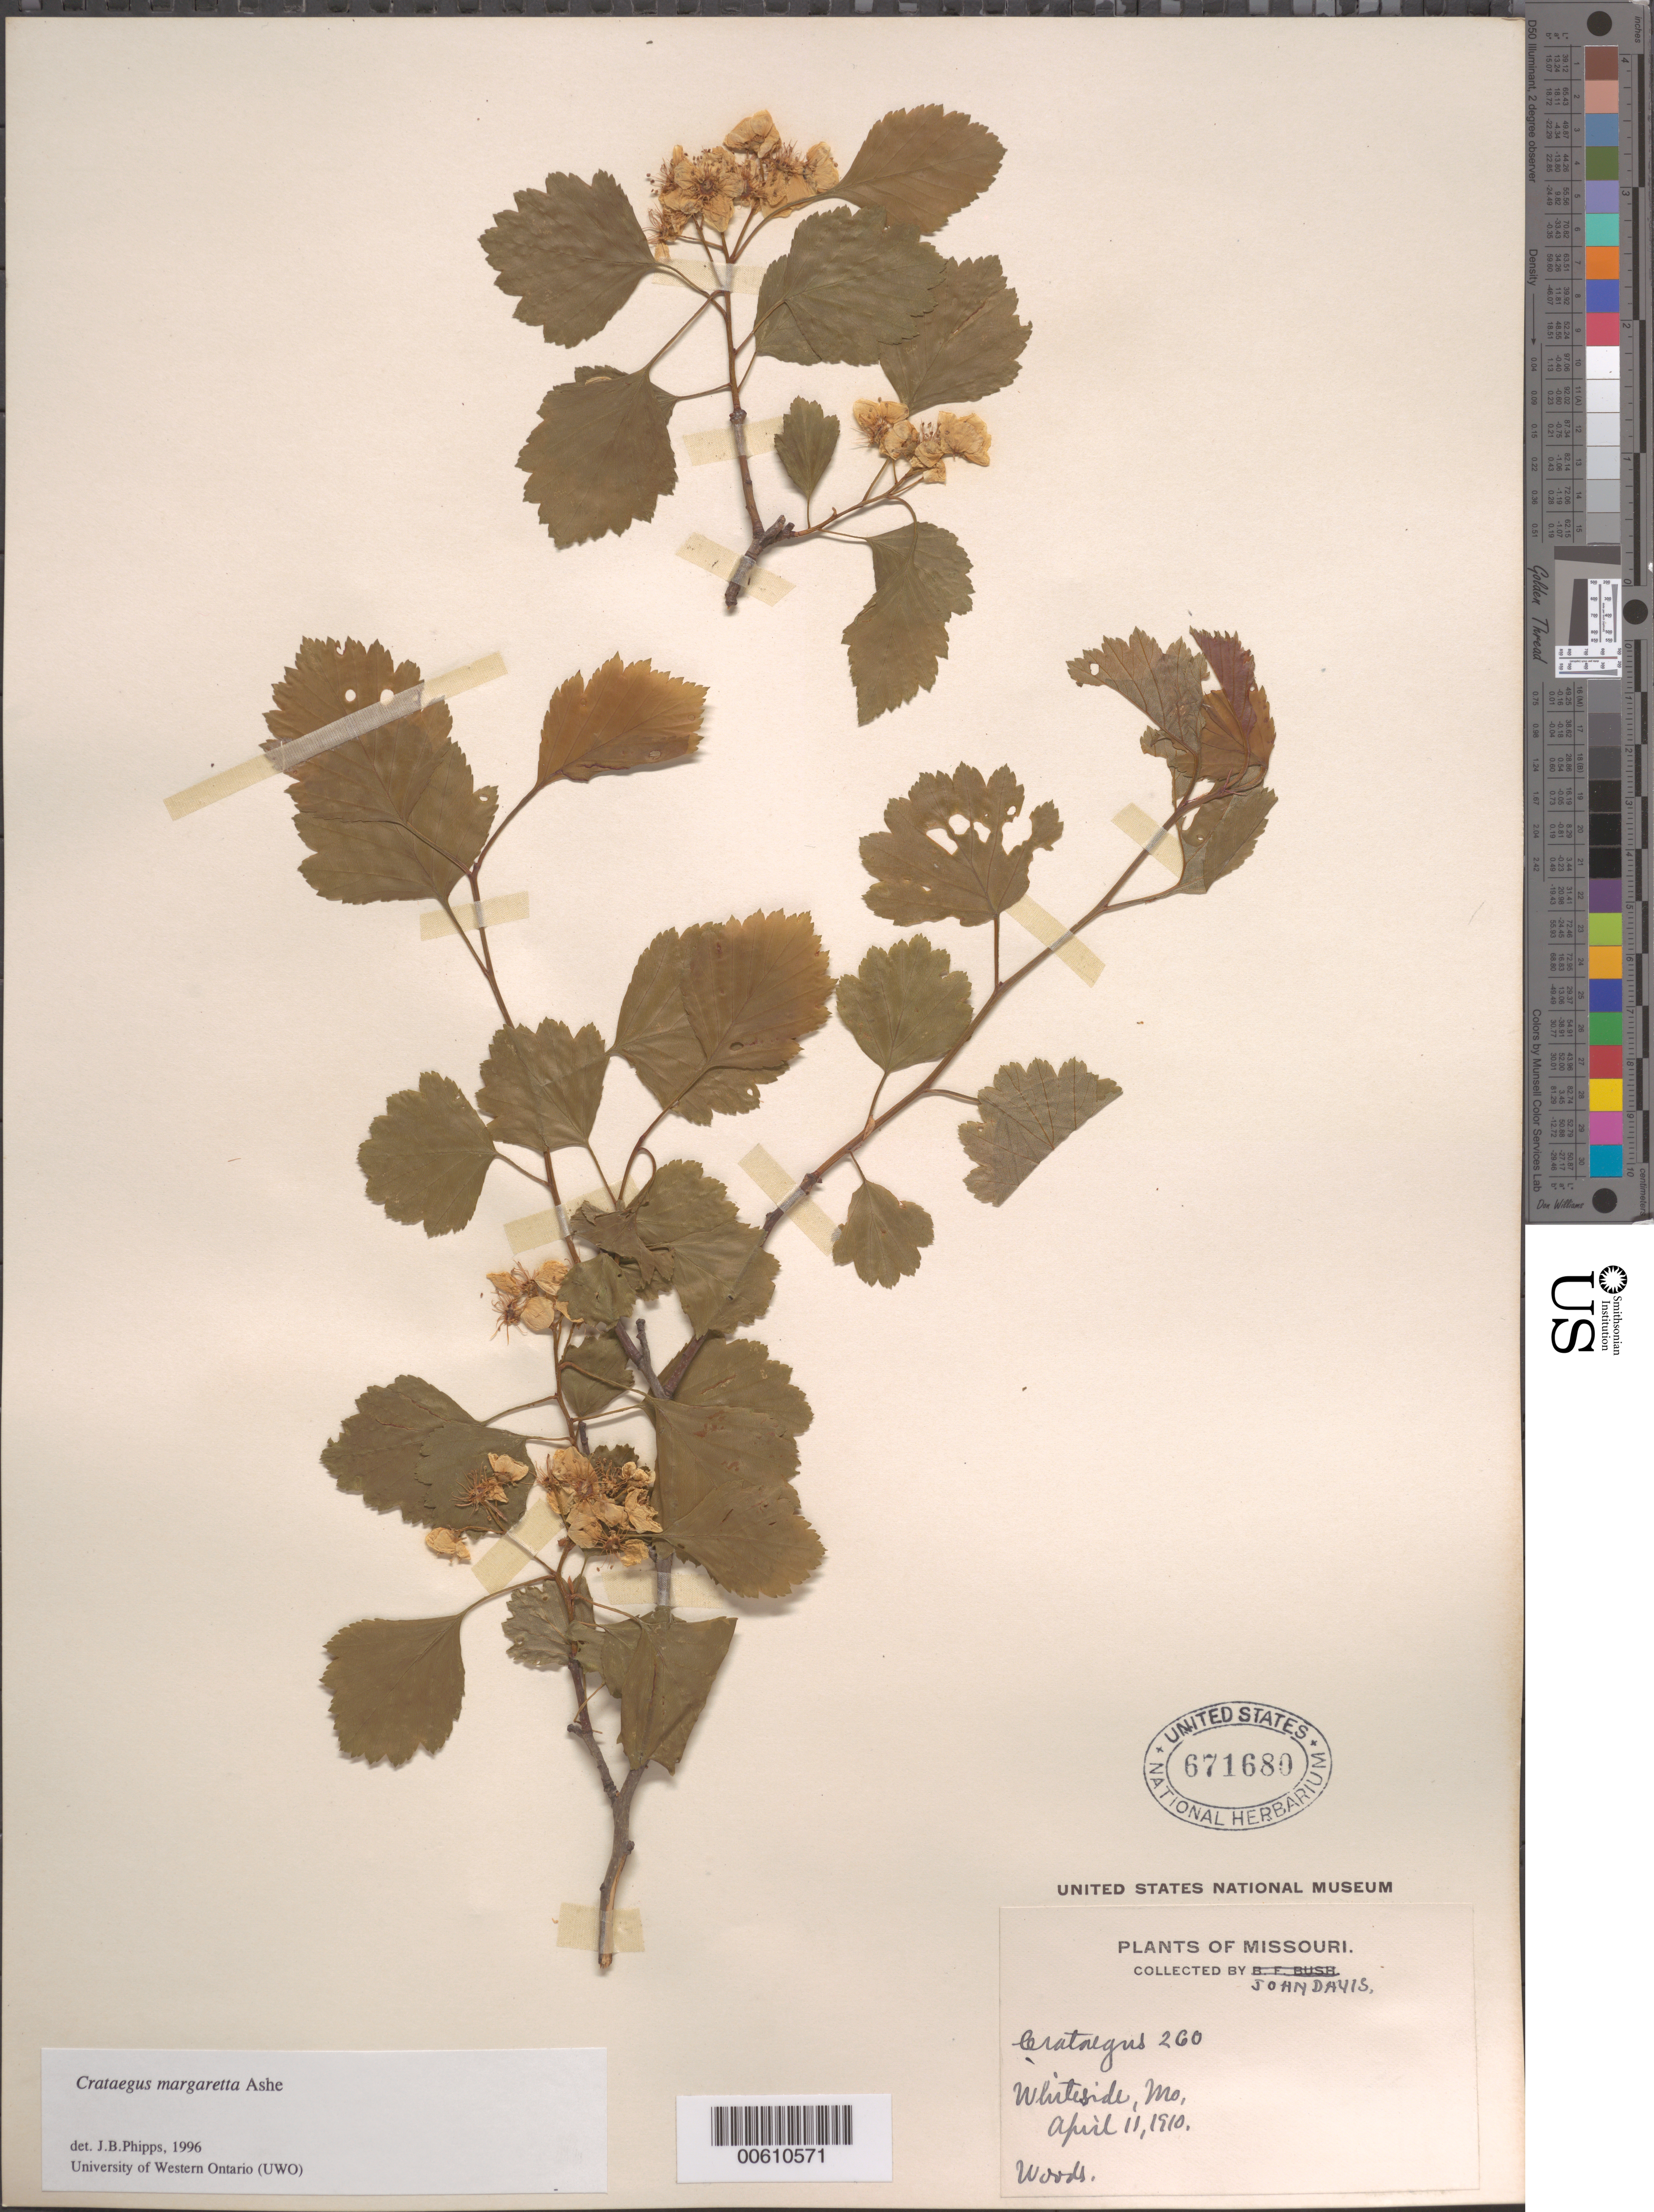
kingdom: Plantae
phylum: Tracheophyta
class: Magnoliopsida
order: Rosales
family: Rosaceae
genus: Crataegus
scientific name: Crataegus margarettae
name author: Ashe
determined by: Phipps, James B., (UWO), University of Western Ontario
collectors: J. Davis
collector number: Crataegus no. 260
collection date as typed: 11 Apr 1910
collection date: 1910-04-11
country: United States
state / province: Missouri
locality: Whiteside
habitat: Woods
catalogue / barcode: US 671680